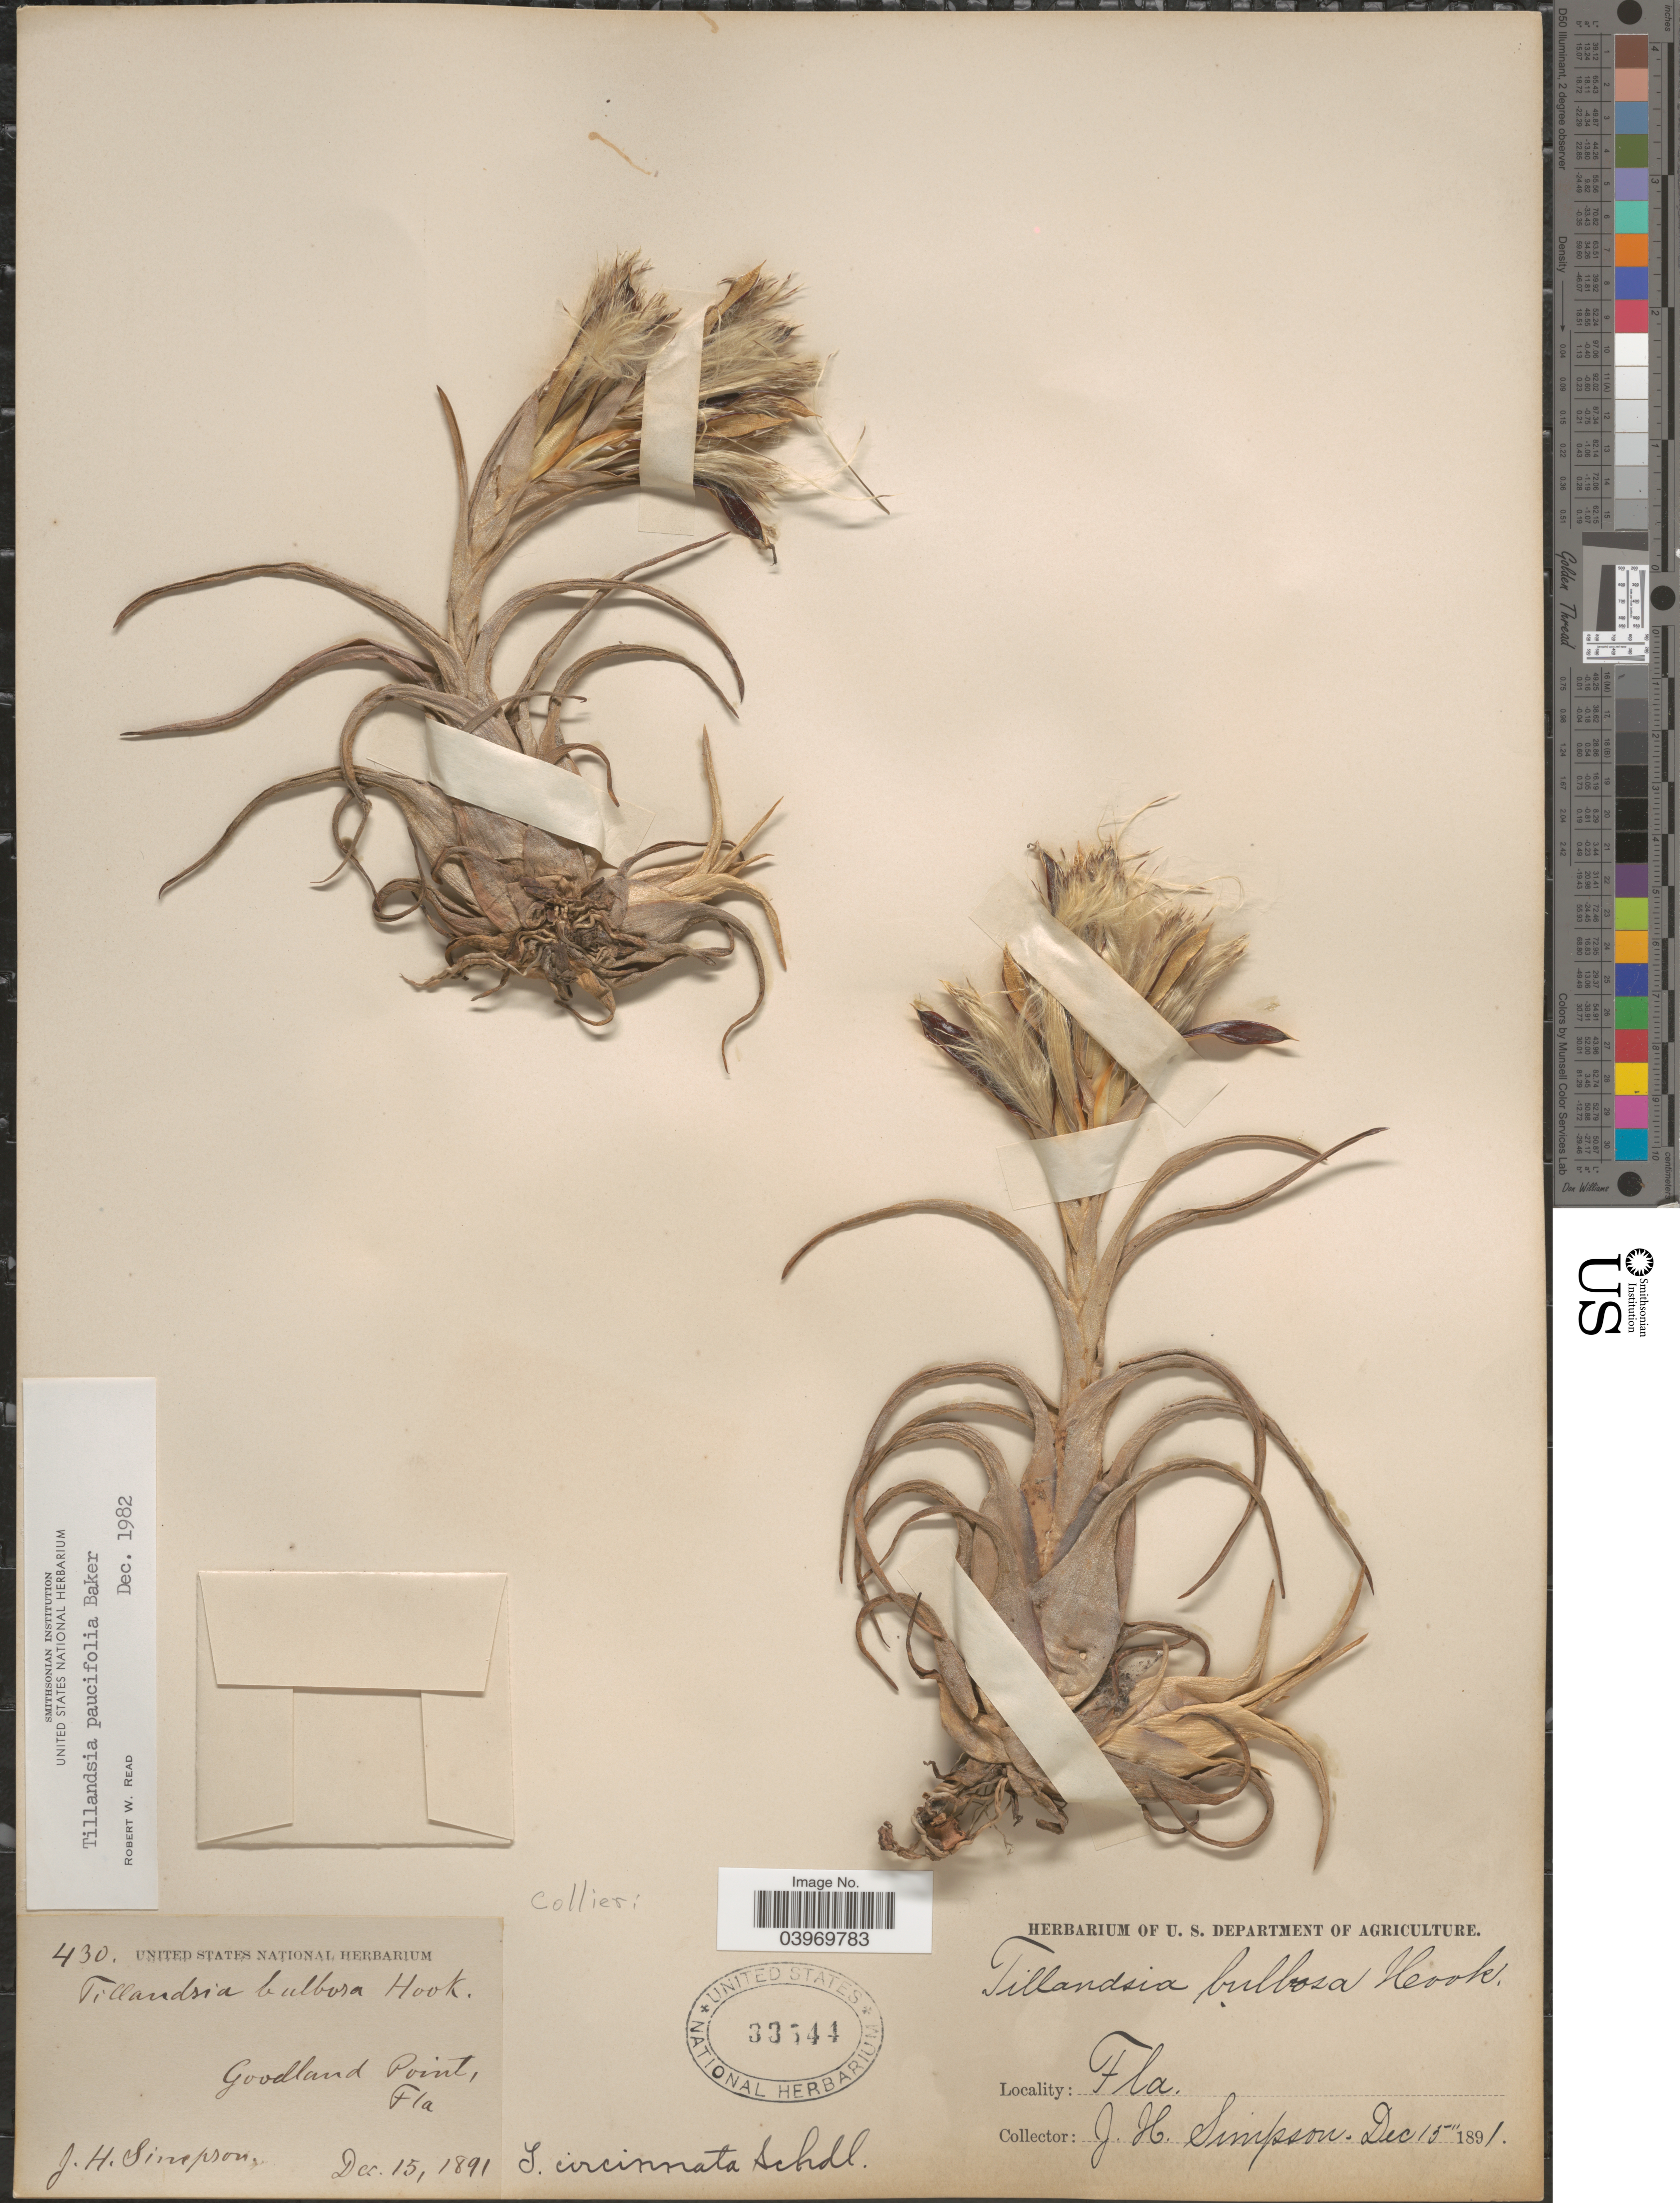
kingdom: Plantae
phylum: Tracheophyta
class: Liliopsida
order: Poales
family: Bromeliaceae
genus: Tillandsia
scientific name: Tillandsia paucifolia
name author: Baker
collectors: J. H. Simpson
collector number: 430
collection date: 1891-12-15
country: United States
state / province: Florida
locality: Goodland Point.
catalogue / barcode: US 33544